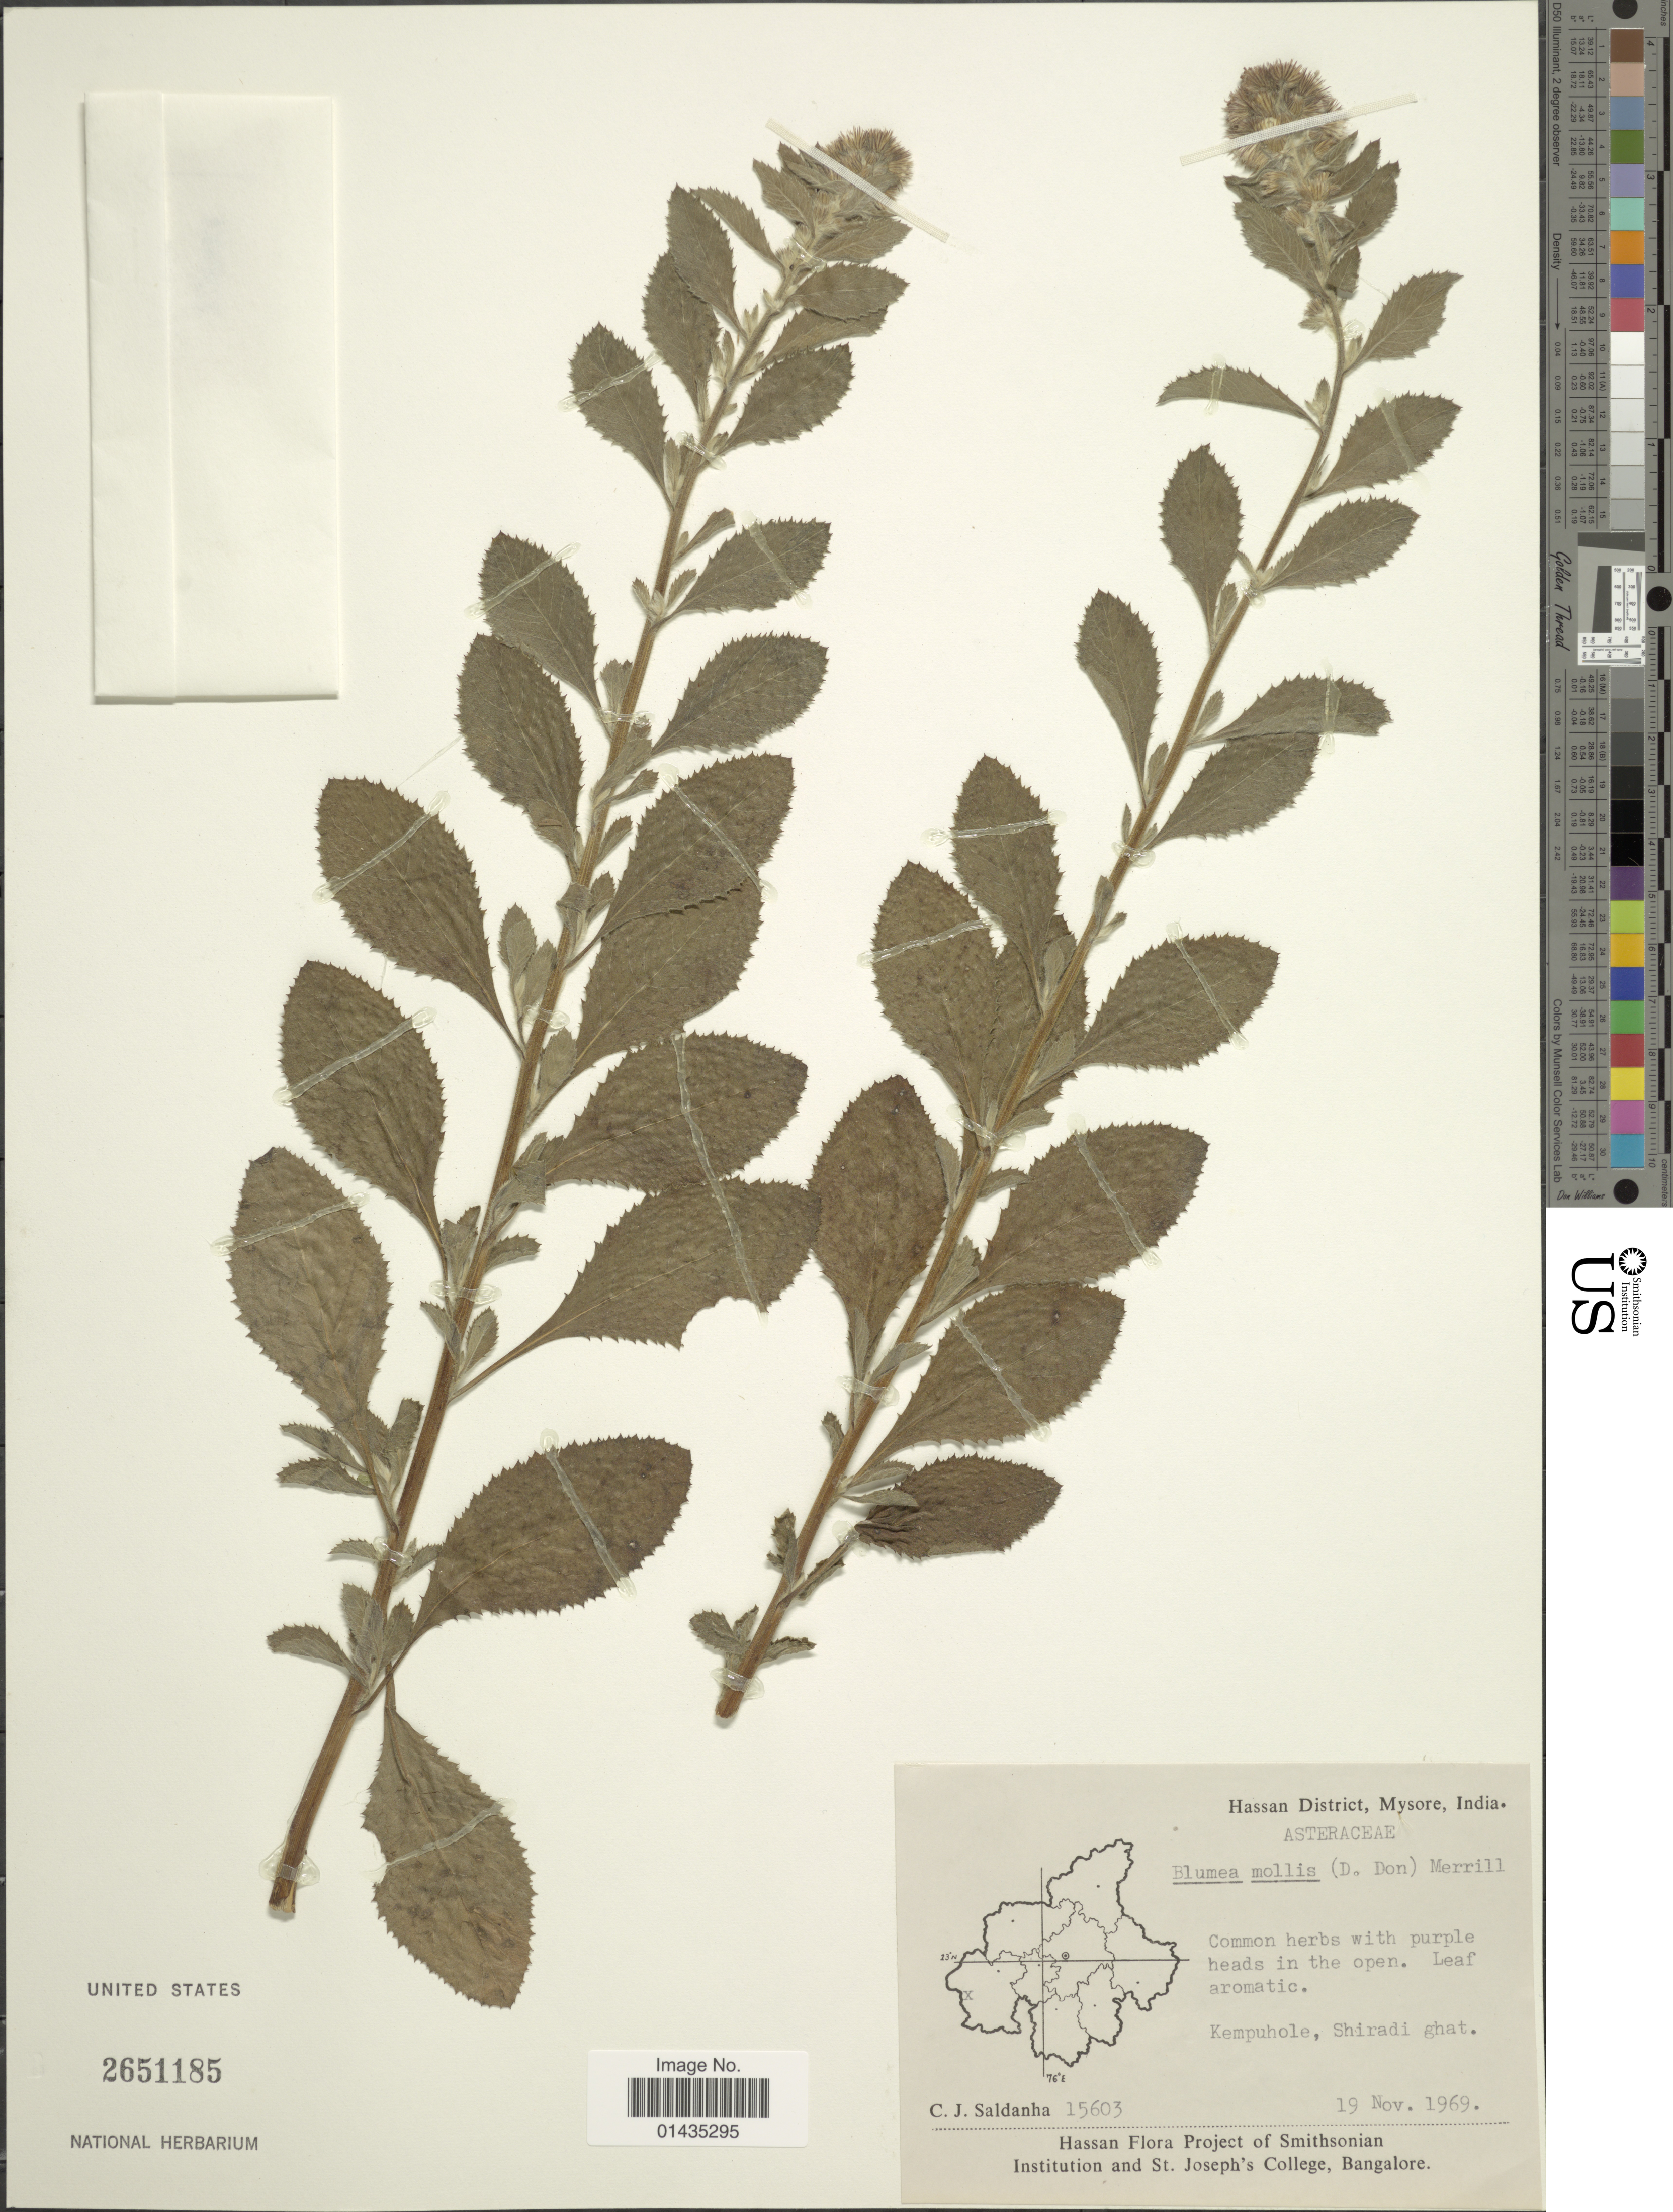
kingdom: Plantae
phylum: Tracheophyta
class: Magnoliopsida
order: Asterales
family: Asteraceae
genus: Blumea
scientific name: Blumea mollis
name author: (D. Don) Merr.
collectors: C. J. Saldanha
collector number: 15603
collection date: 1969-11-19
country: India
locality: Hassan District, Mysore, Kempuhole, Shiradi ghat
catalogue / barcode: US 2651185